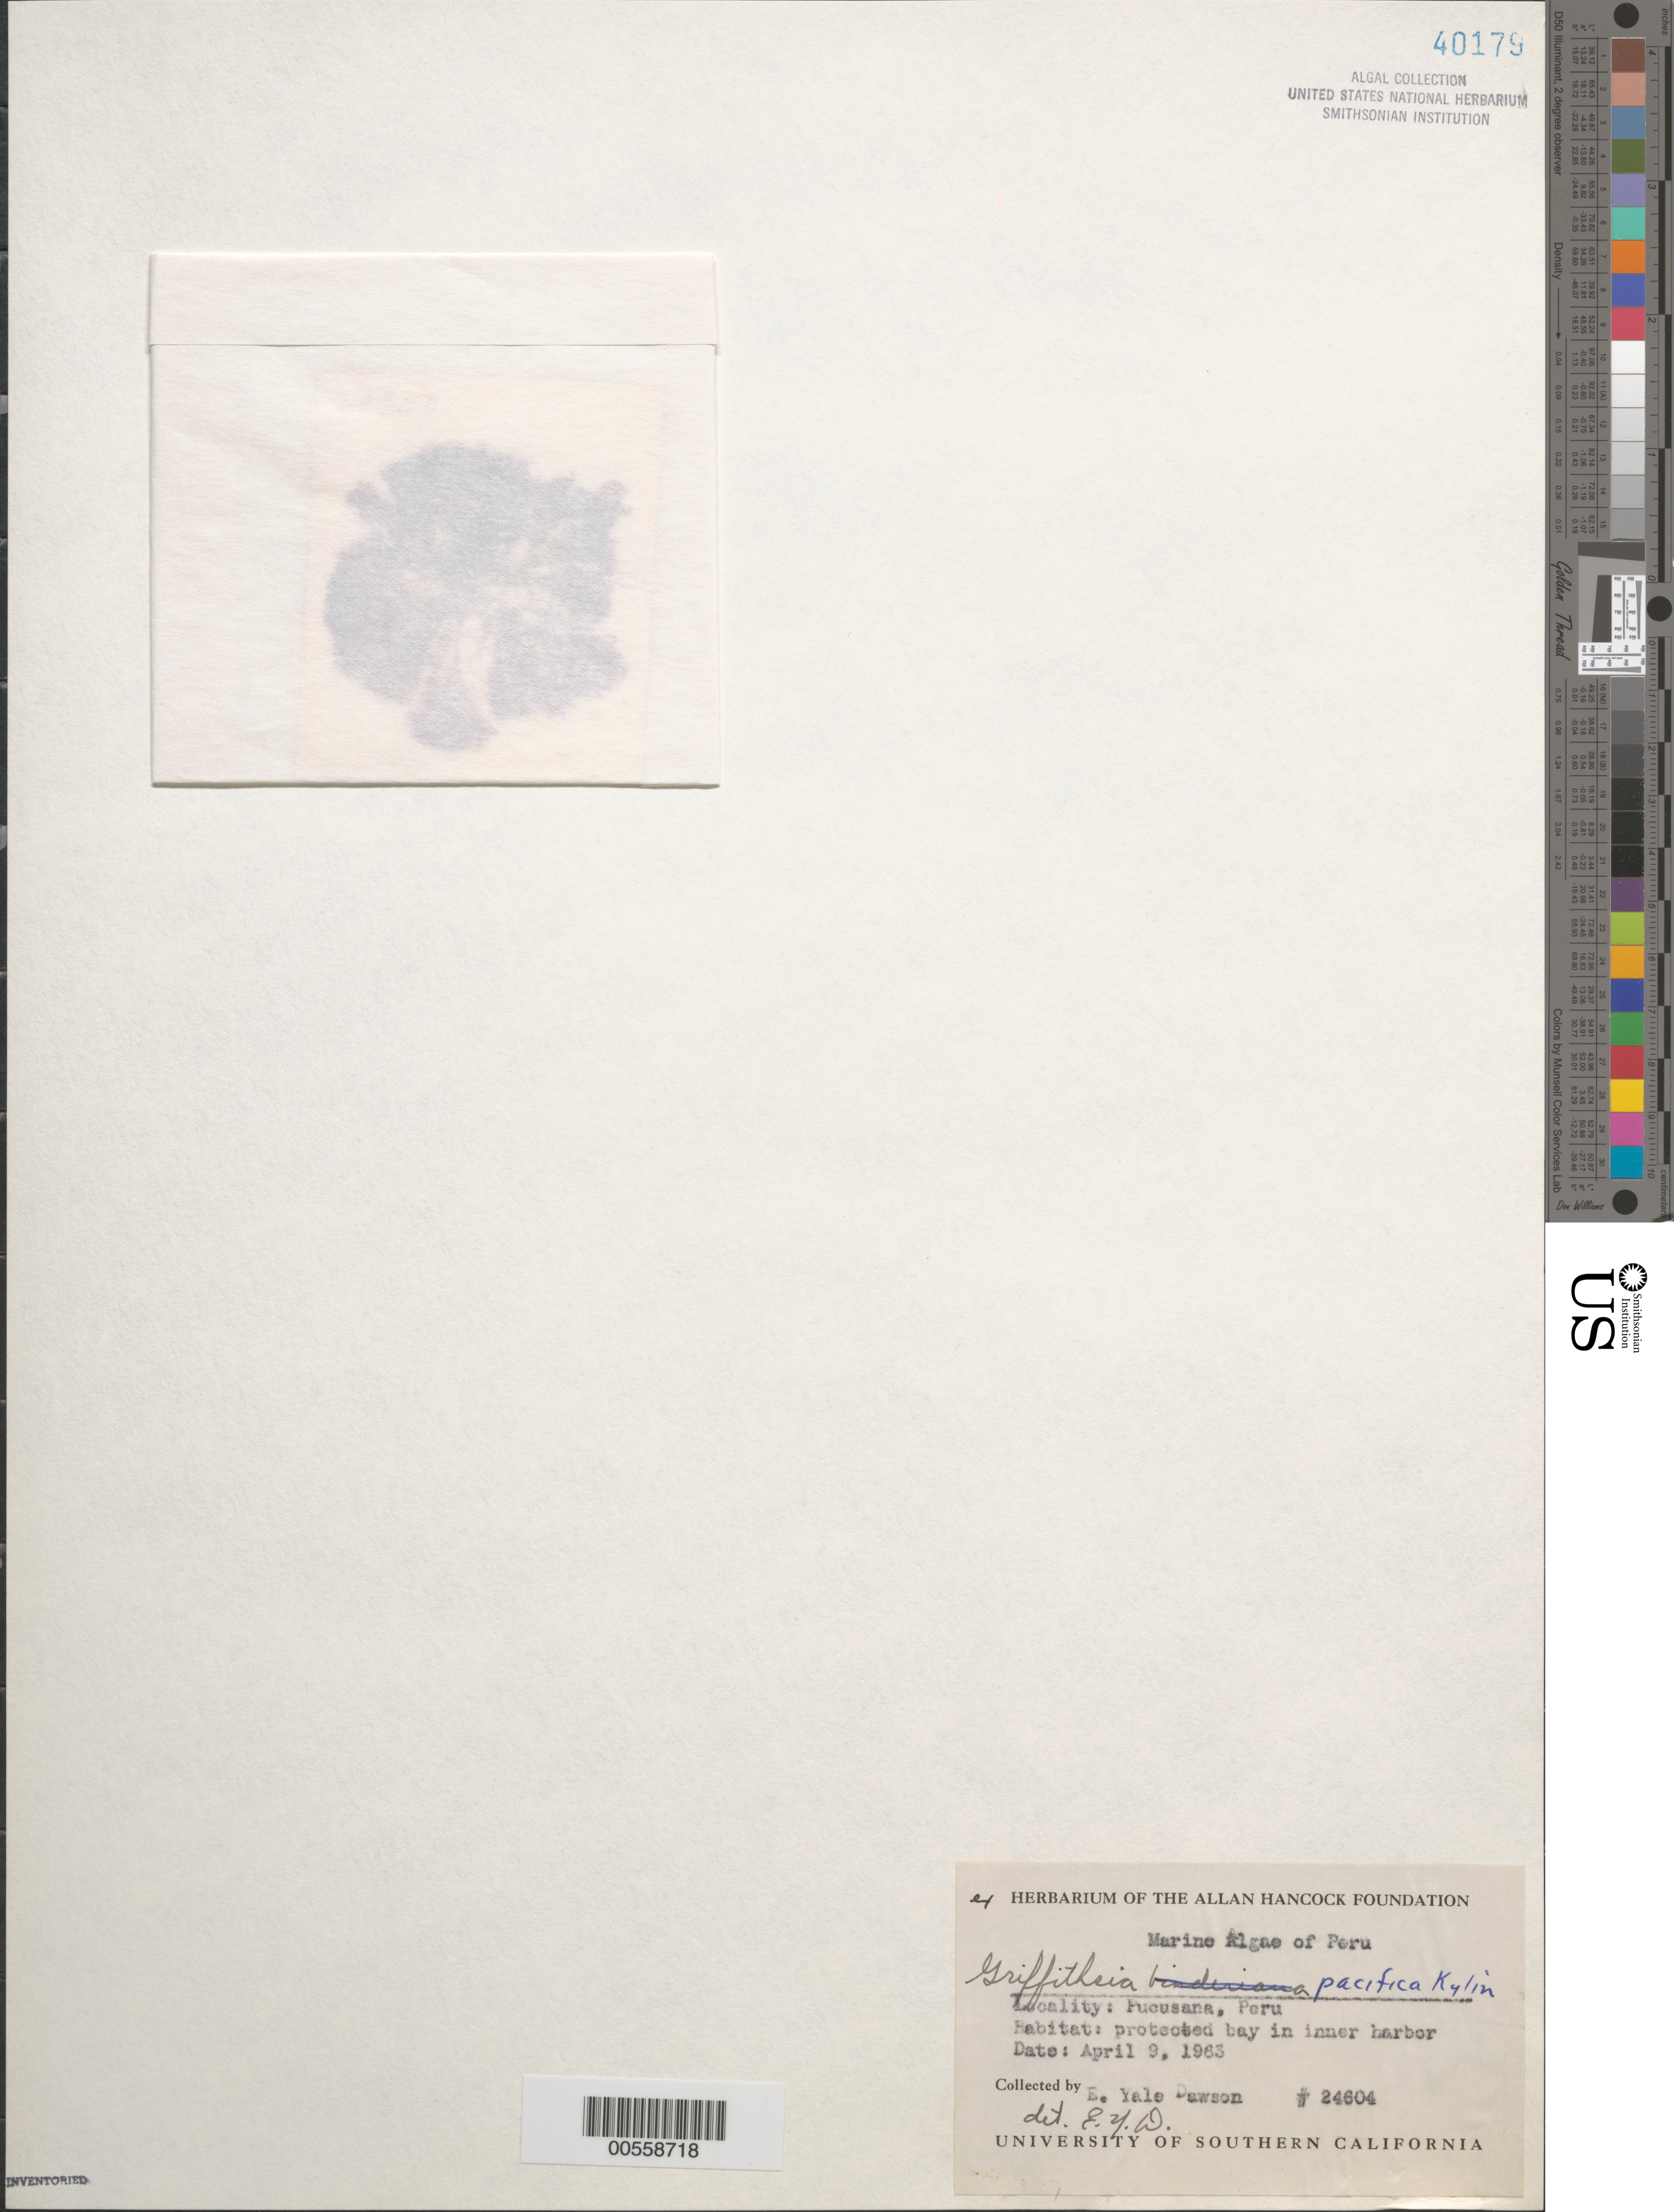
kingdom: Plantae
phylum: Rhodophyta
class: Florideophyceae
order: Ceramiales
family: Wrangeliaceae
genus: Griffithsia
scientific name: Griffithsia pacifica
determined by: Dawson, E. Y.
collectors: E. Y. Dawson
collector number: EYD 24604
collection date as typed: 09 Apr 1963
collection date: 1963-04-09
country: Peru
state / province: Lima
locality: Pucusana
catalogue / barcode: US 40179